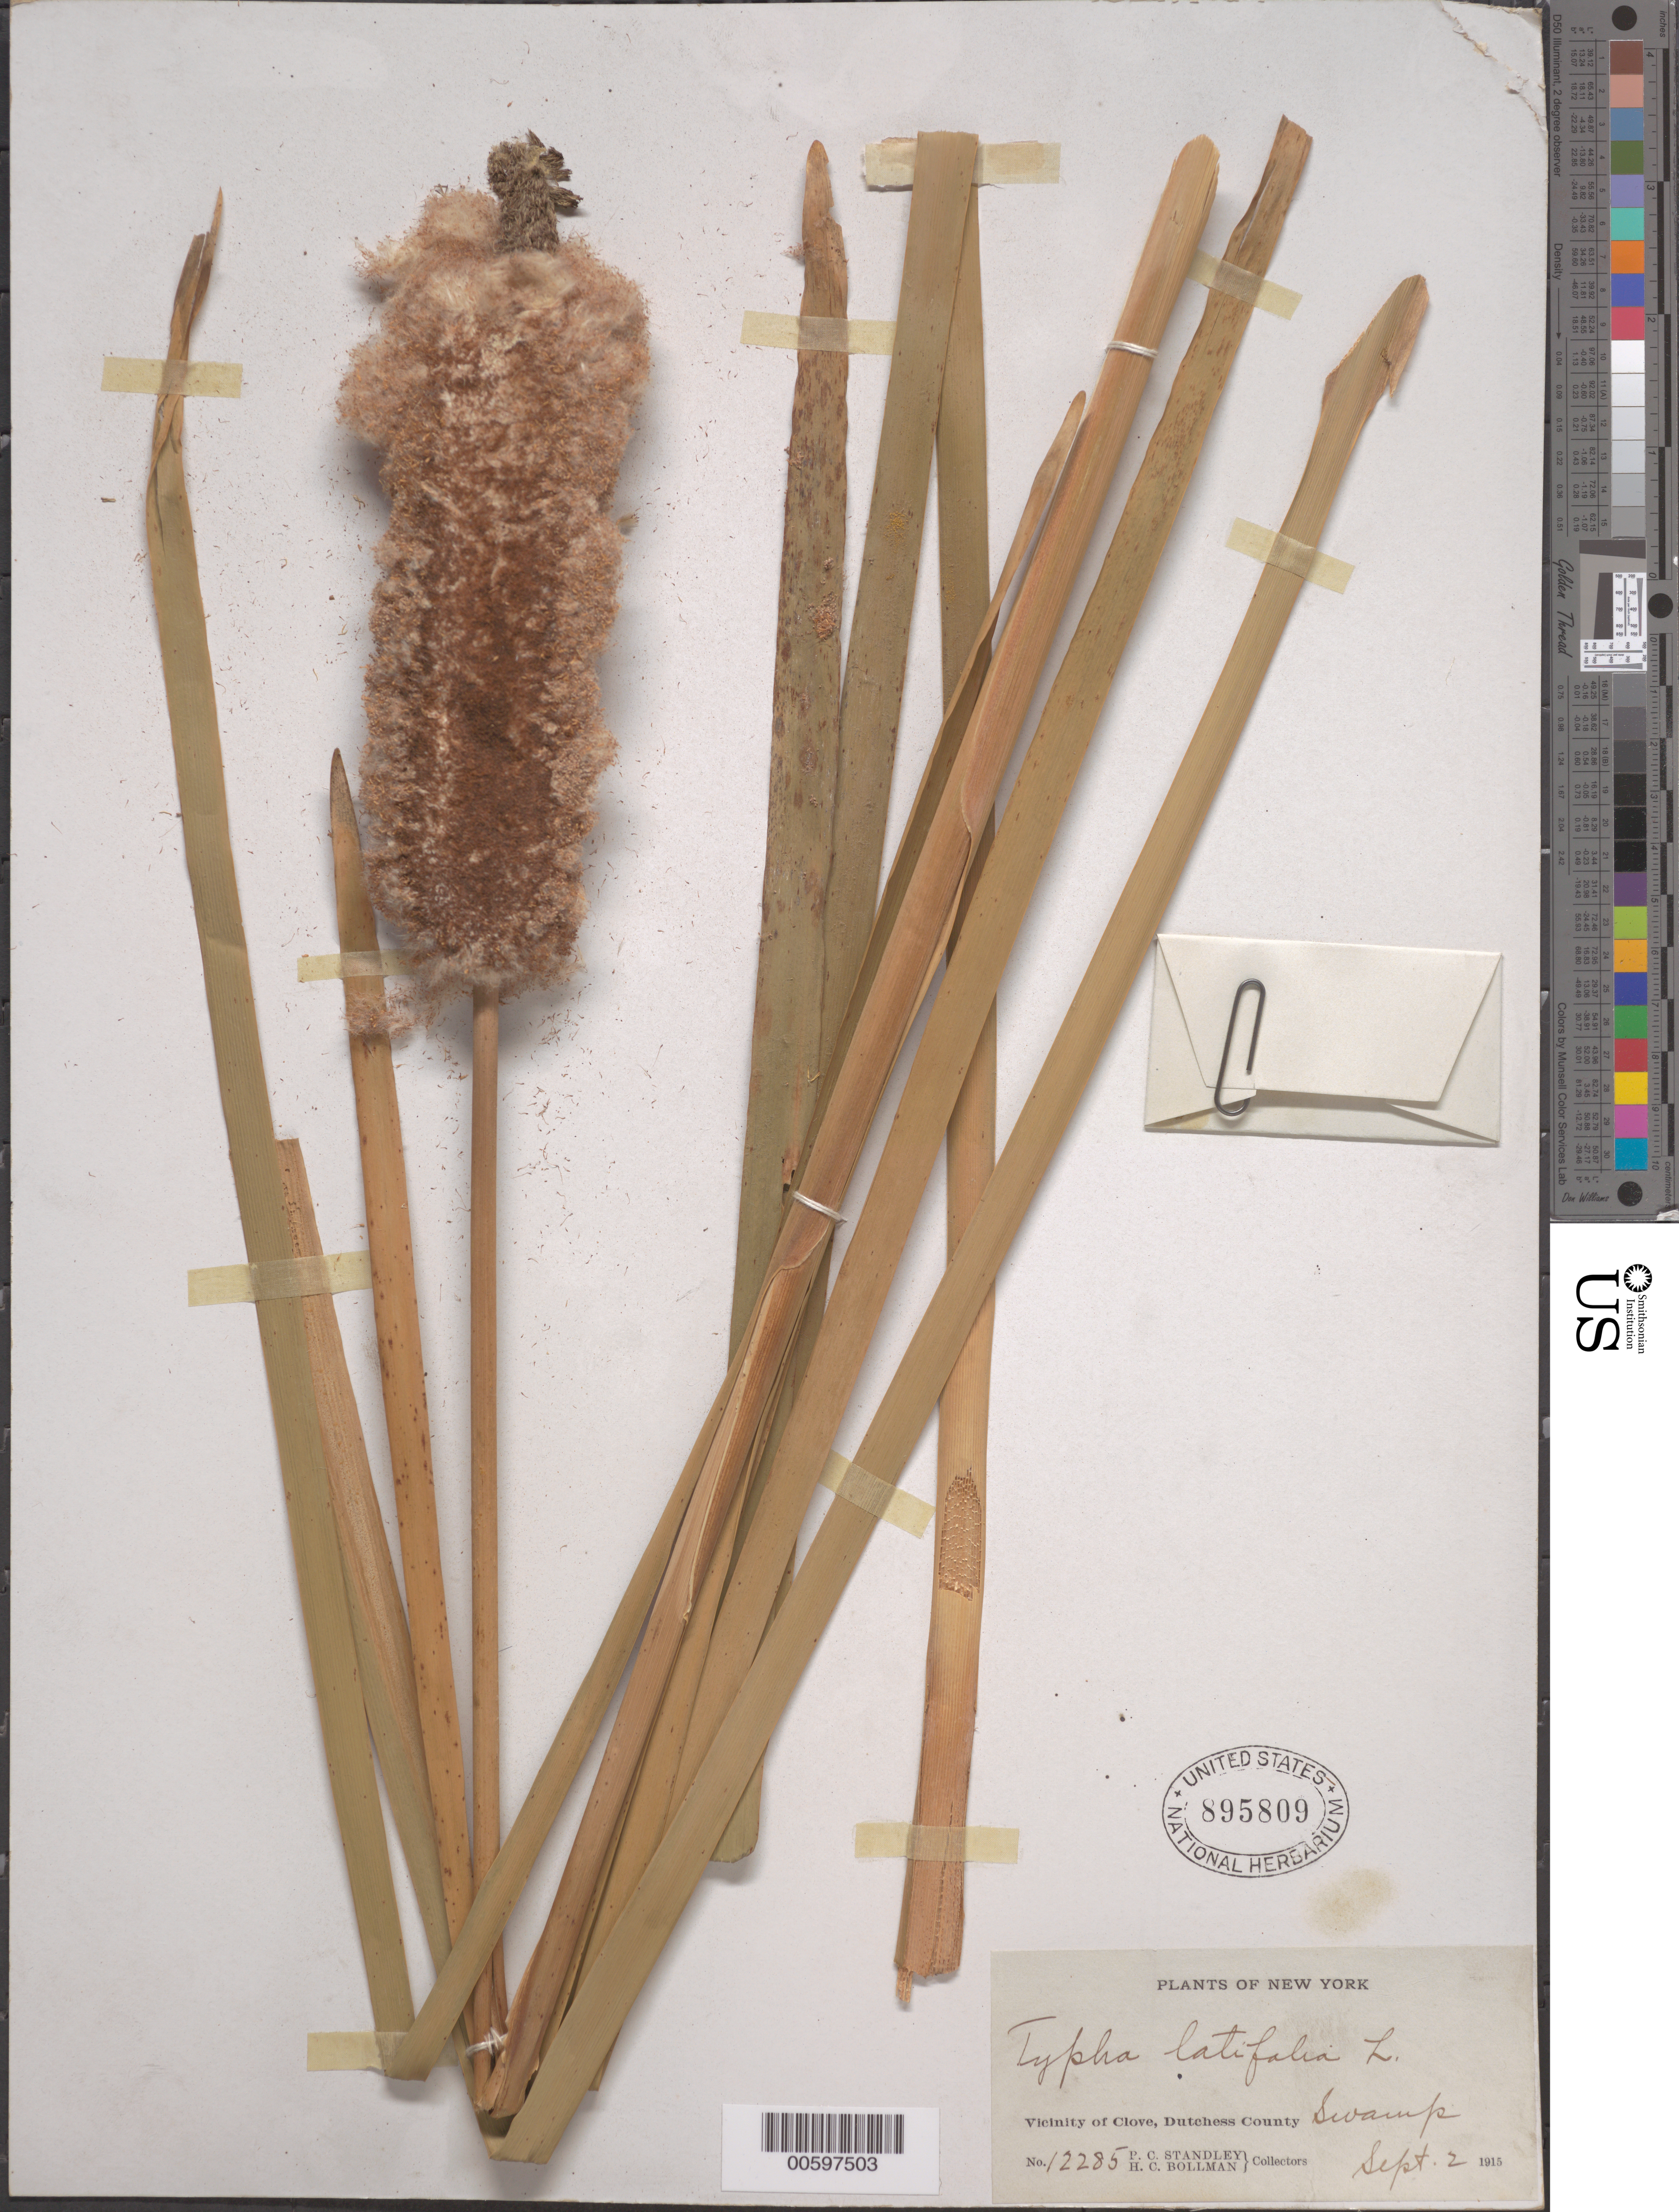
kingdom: Plantae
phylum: Tracheophyta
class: Liliopsida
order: Poales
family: Typhaceae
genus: Typha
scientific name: Typha latifolia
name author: L.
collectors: P. C. Standley & H. C. Bollman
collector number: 12285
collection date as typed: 02 Se[ 1915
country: United States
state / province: New York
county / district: Dutchess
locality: Clove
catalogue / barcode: US 895809